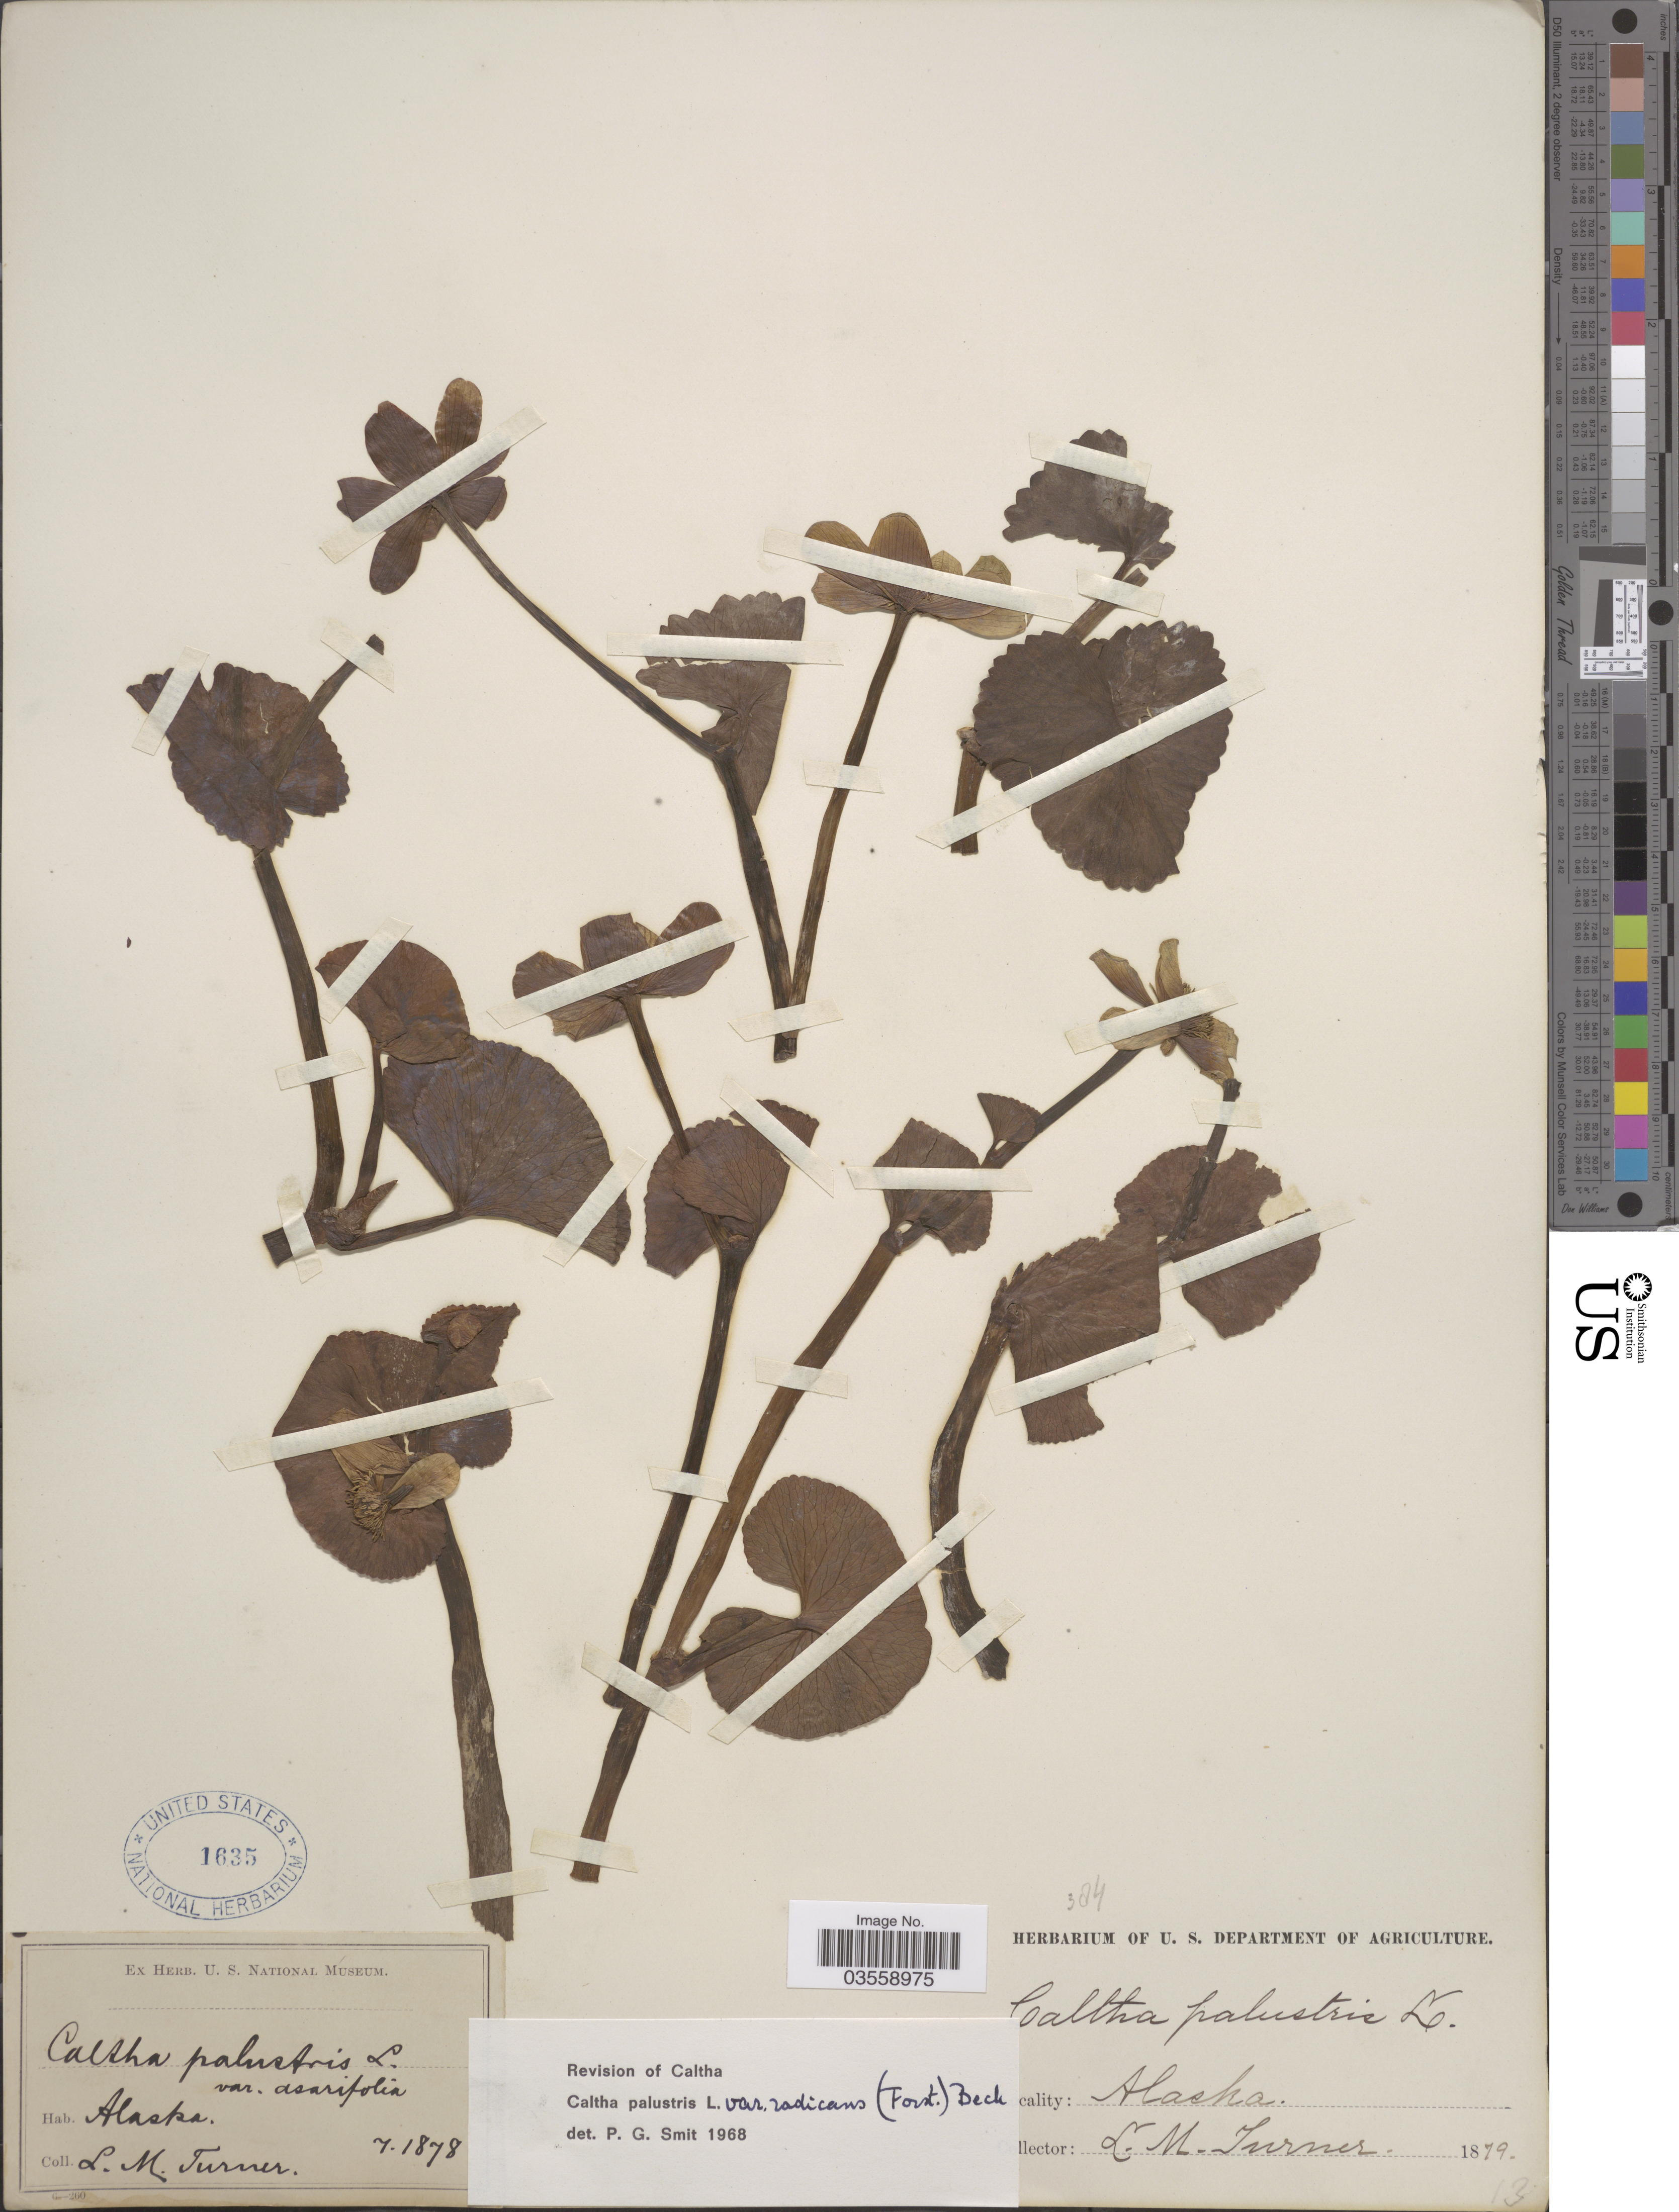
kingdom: Plantae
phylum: Tracheophyta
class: Magnoliopsida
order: Ranunculales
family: Ranunculaceae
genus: Caltha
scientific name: Caltha palustris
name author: L.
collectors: L. M. Turner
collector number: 13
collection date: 1878-07/1879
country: United States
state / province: Alaska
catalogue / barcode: US 1635